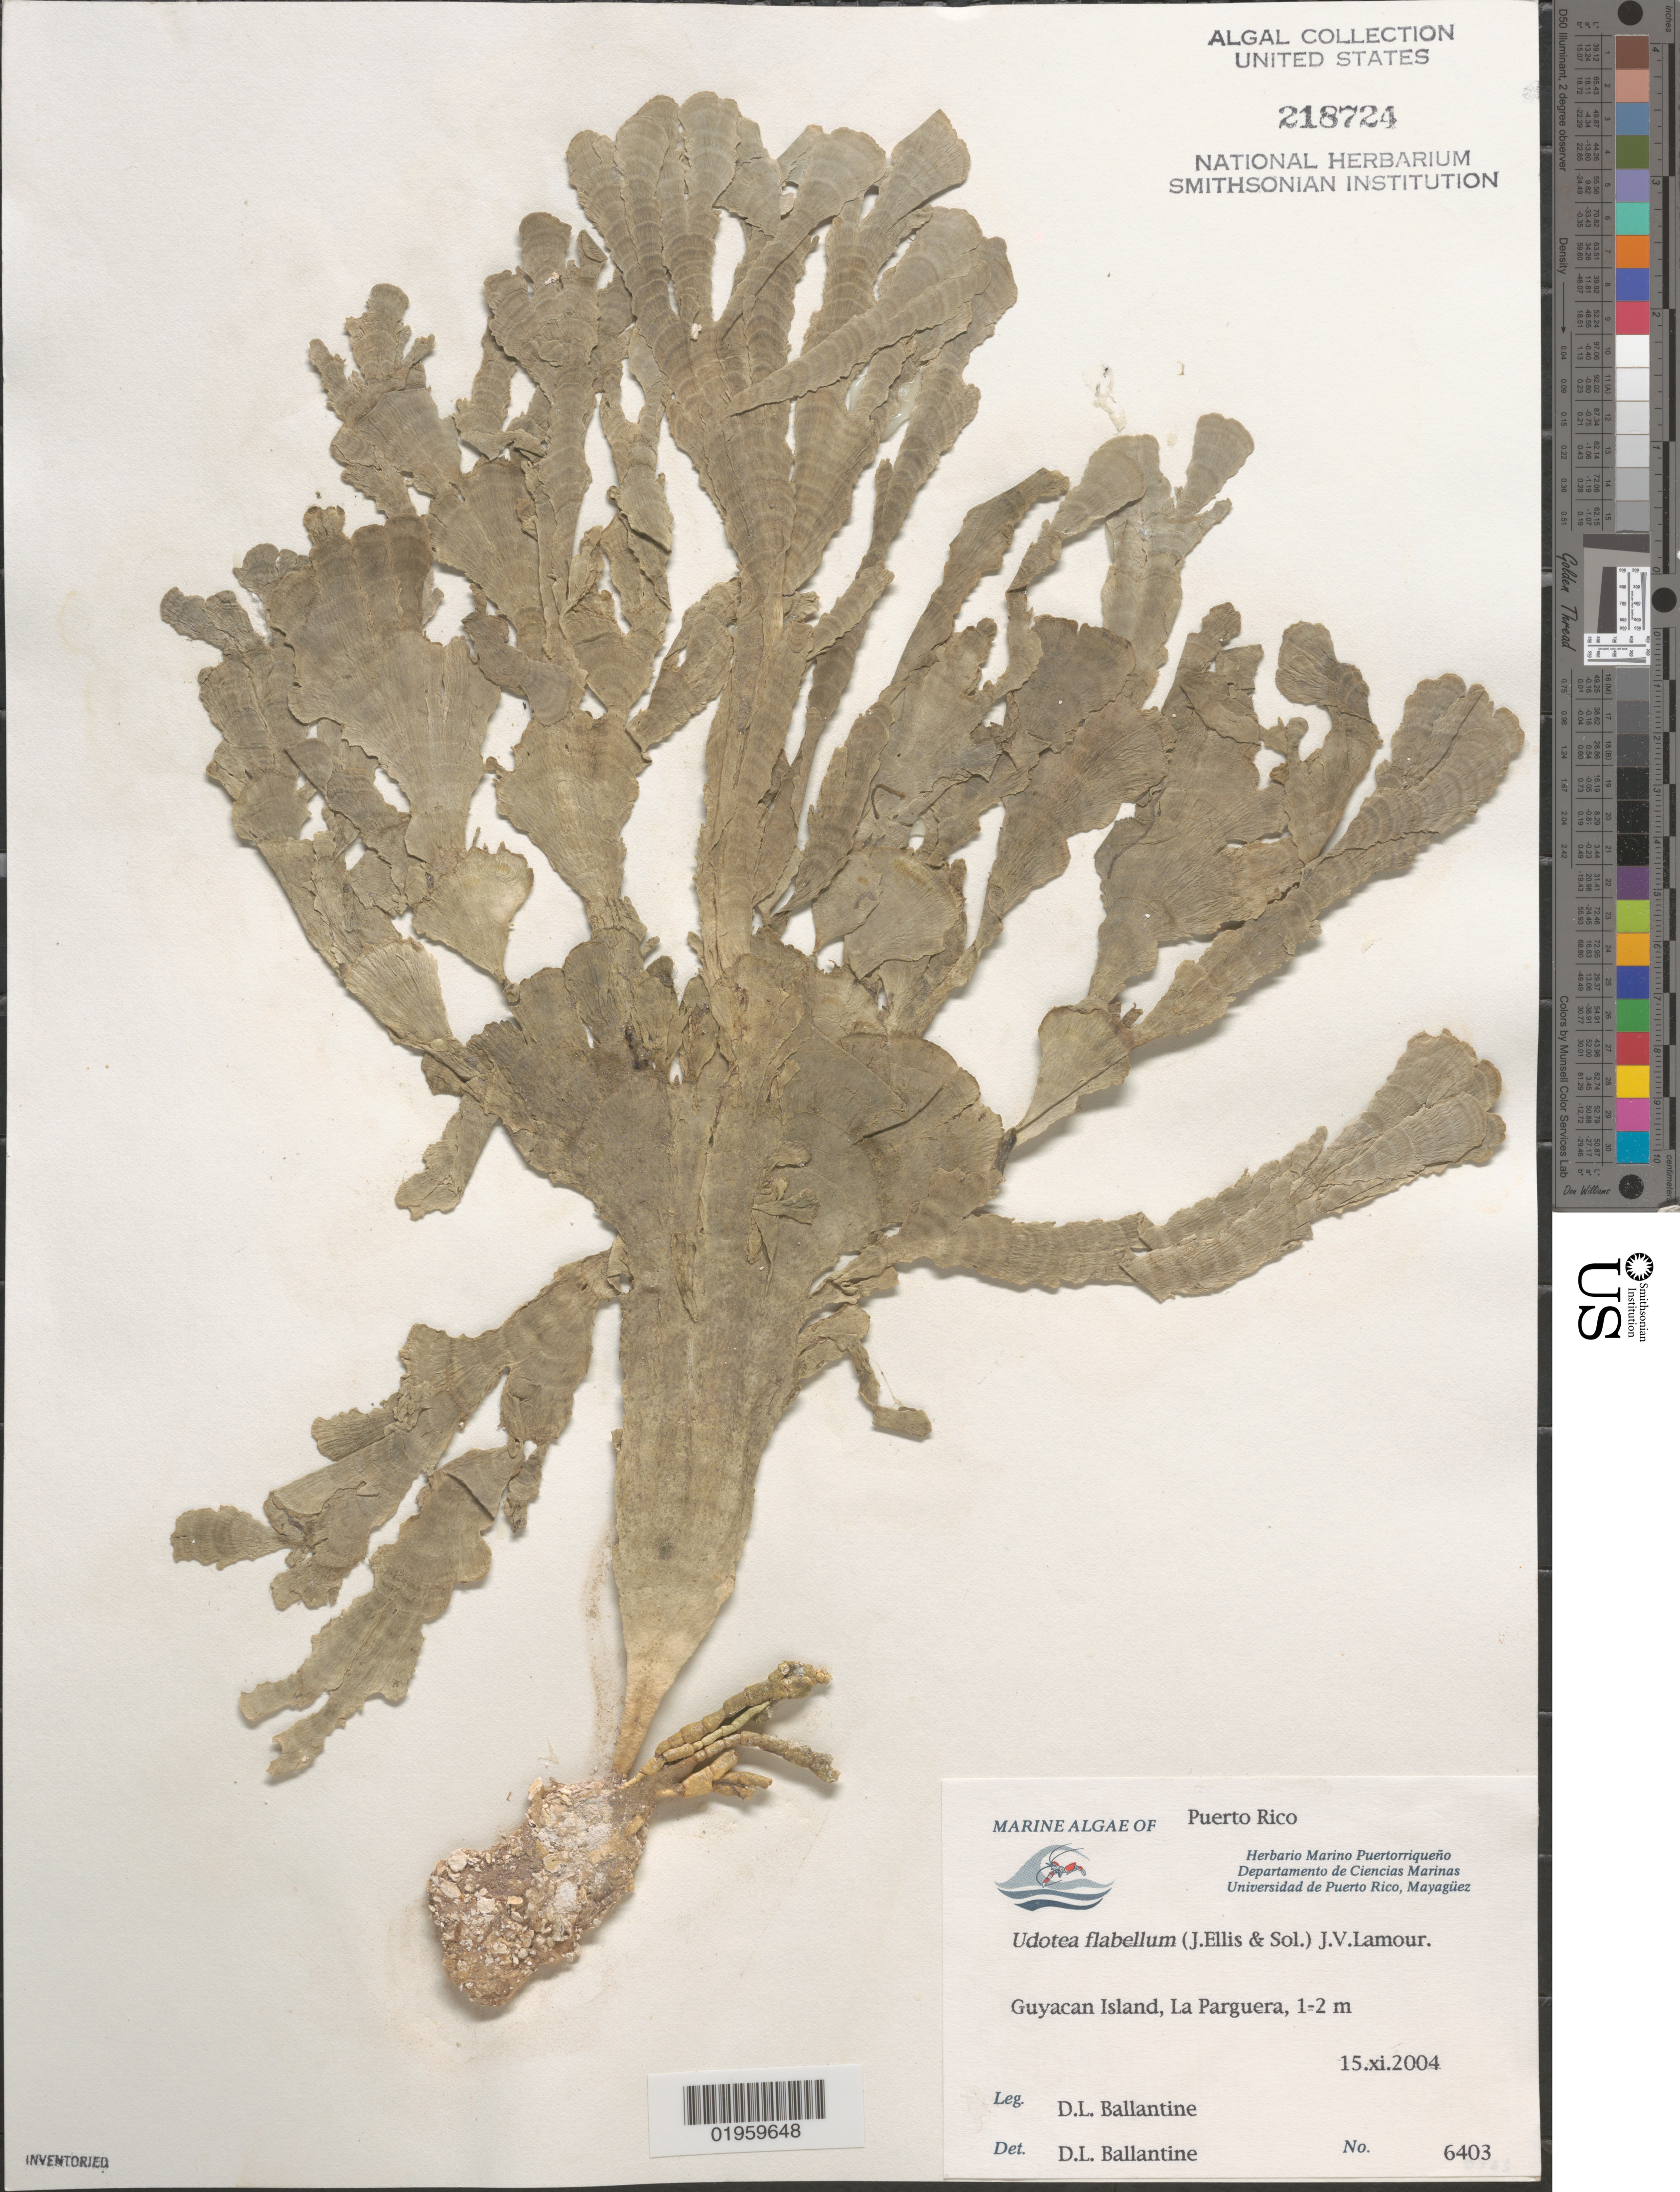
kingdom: Plantae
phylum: Chlorophyta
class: Ulvophyceae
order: Bryopsidales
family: Udoteaceae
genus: Udotea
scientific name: Udotea flabellum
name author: (J. Ellis & Sol.) M. Howe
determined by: Ballantine, D. L.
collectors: D.L. Ballantine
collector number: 6403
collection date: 2004-11-15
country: Puerto Rico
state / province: Lajas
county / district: La Parguera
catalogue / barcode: US 218724